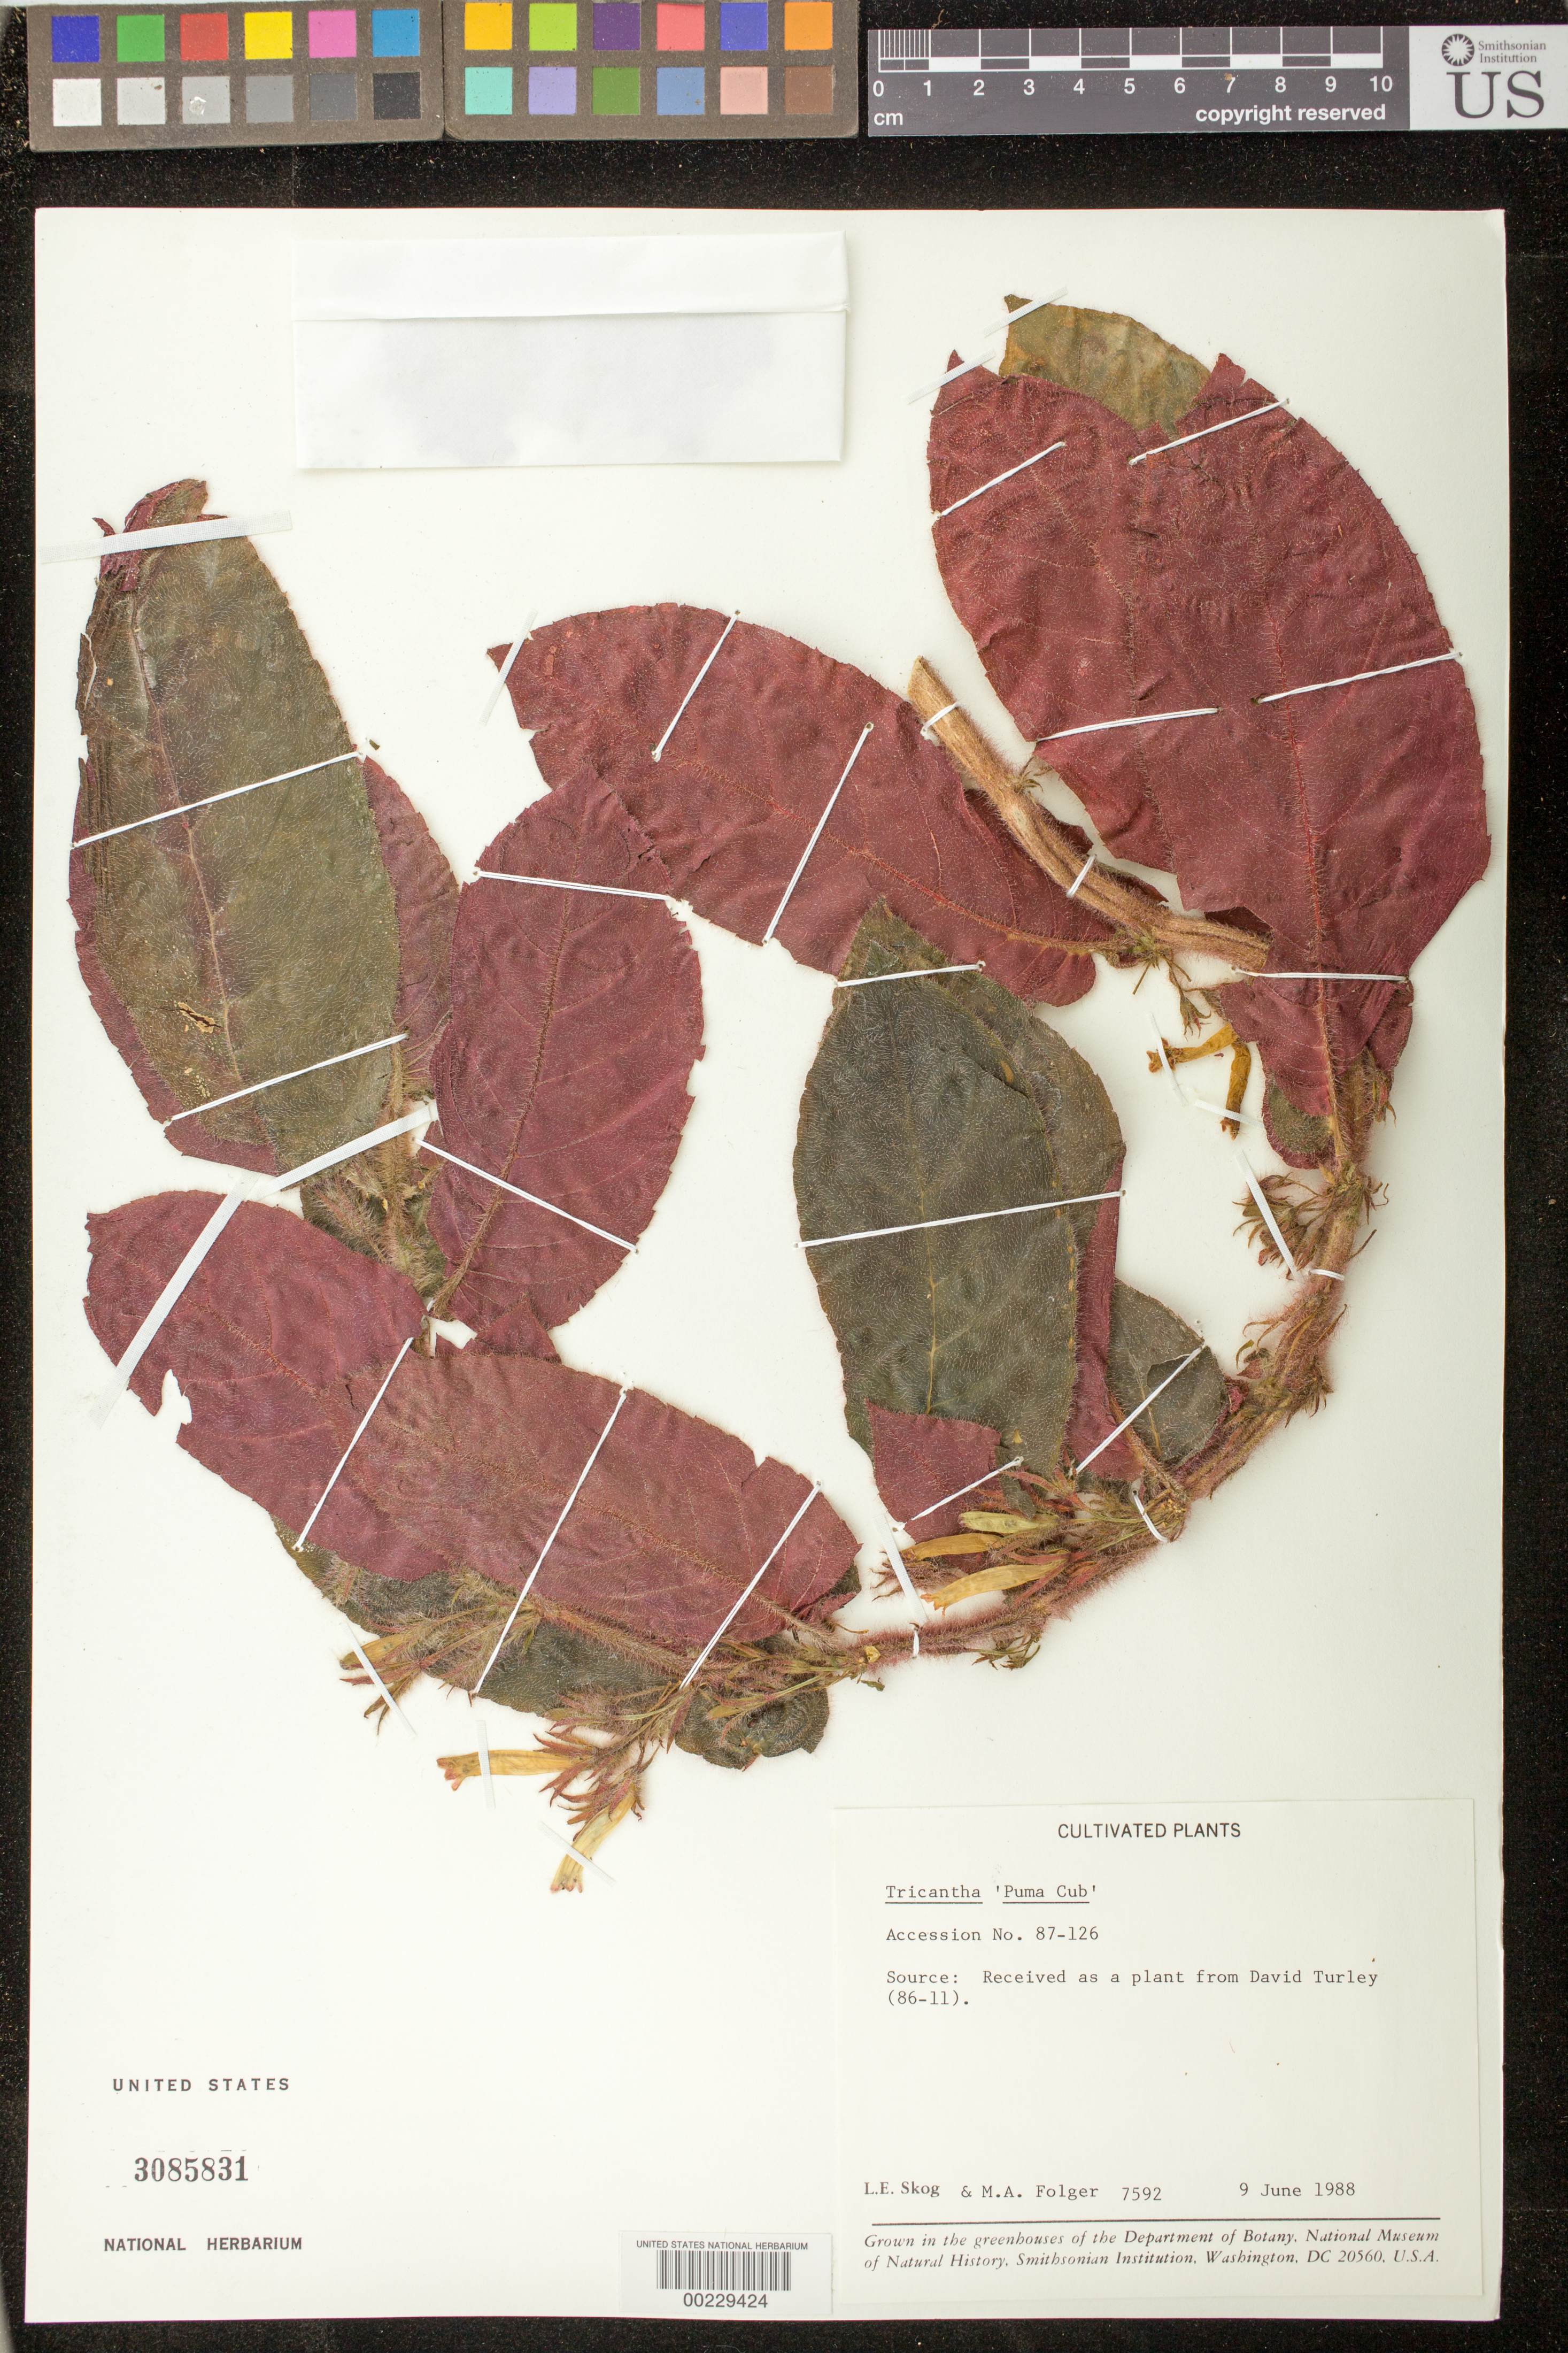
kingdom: Plantae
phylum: Tracheophyta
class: Magnoliopsida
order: Lamiales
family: Gesneriaceae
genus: Columnea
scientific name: Columnea 'Puma Cub'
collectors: L. E. Skog & M. Folger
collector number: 7592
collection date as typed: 09 Jun 1988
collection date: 1988-06-09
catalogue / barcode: US 3085831